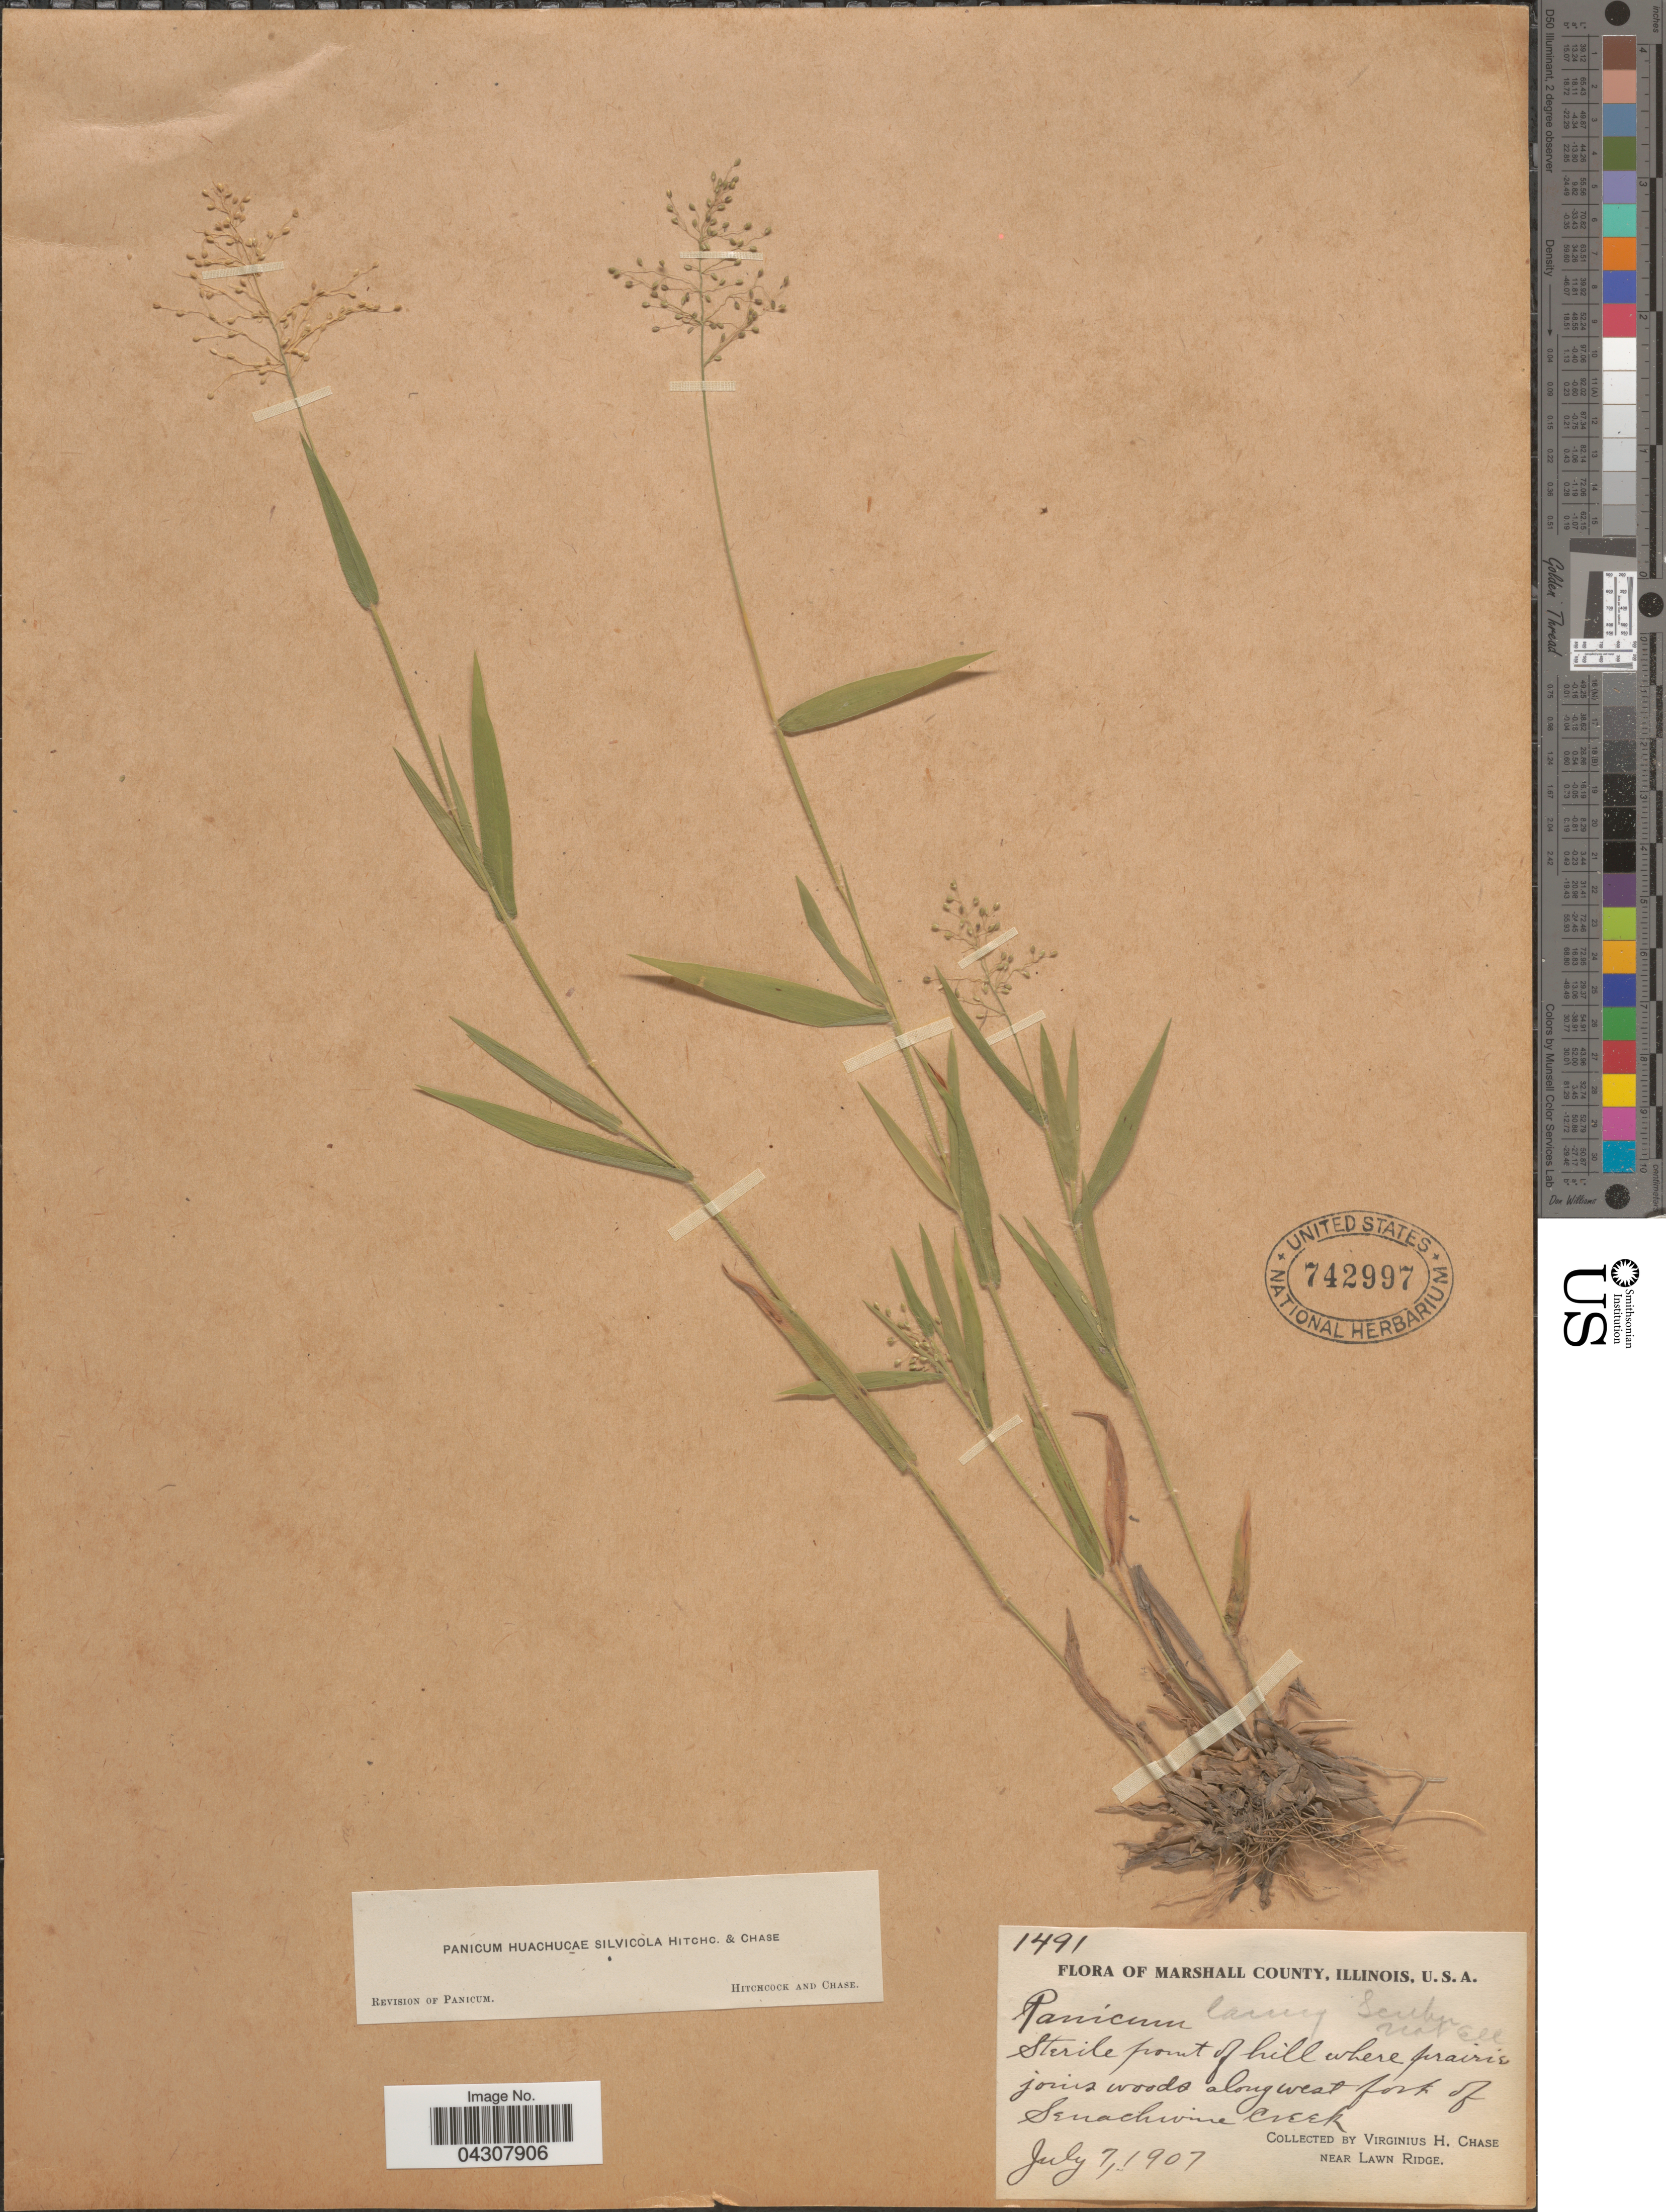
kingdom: Plantae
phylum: Tracheophyta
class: Liliopsida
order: Poales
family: Poaceae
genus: Dichanthelium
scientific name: Dichanthelium acuminatum var. acuminatum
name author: (Sw.) Gould & C.A. Clark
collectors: V. H. Chase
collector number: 1491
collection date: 1907-07-07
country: United States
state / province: Illinois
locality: Marshall County. Sterile point of hill where prairie joins woods along west fork of Senachwine Creek. Near Lawn Ridge.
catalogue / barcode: US 742997